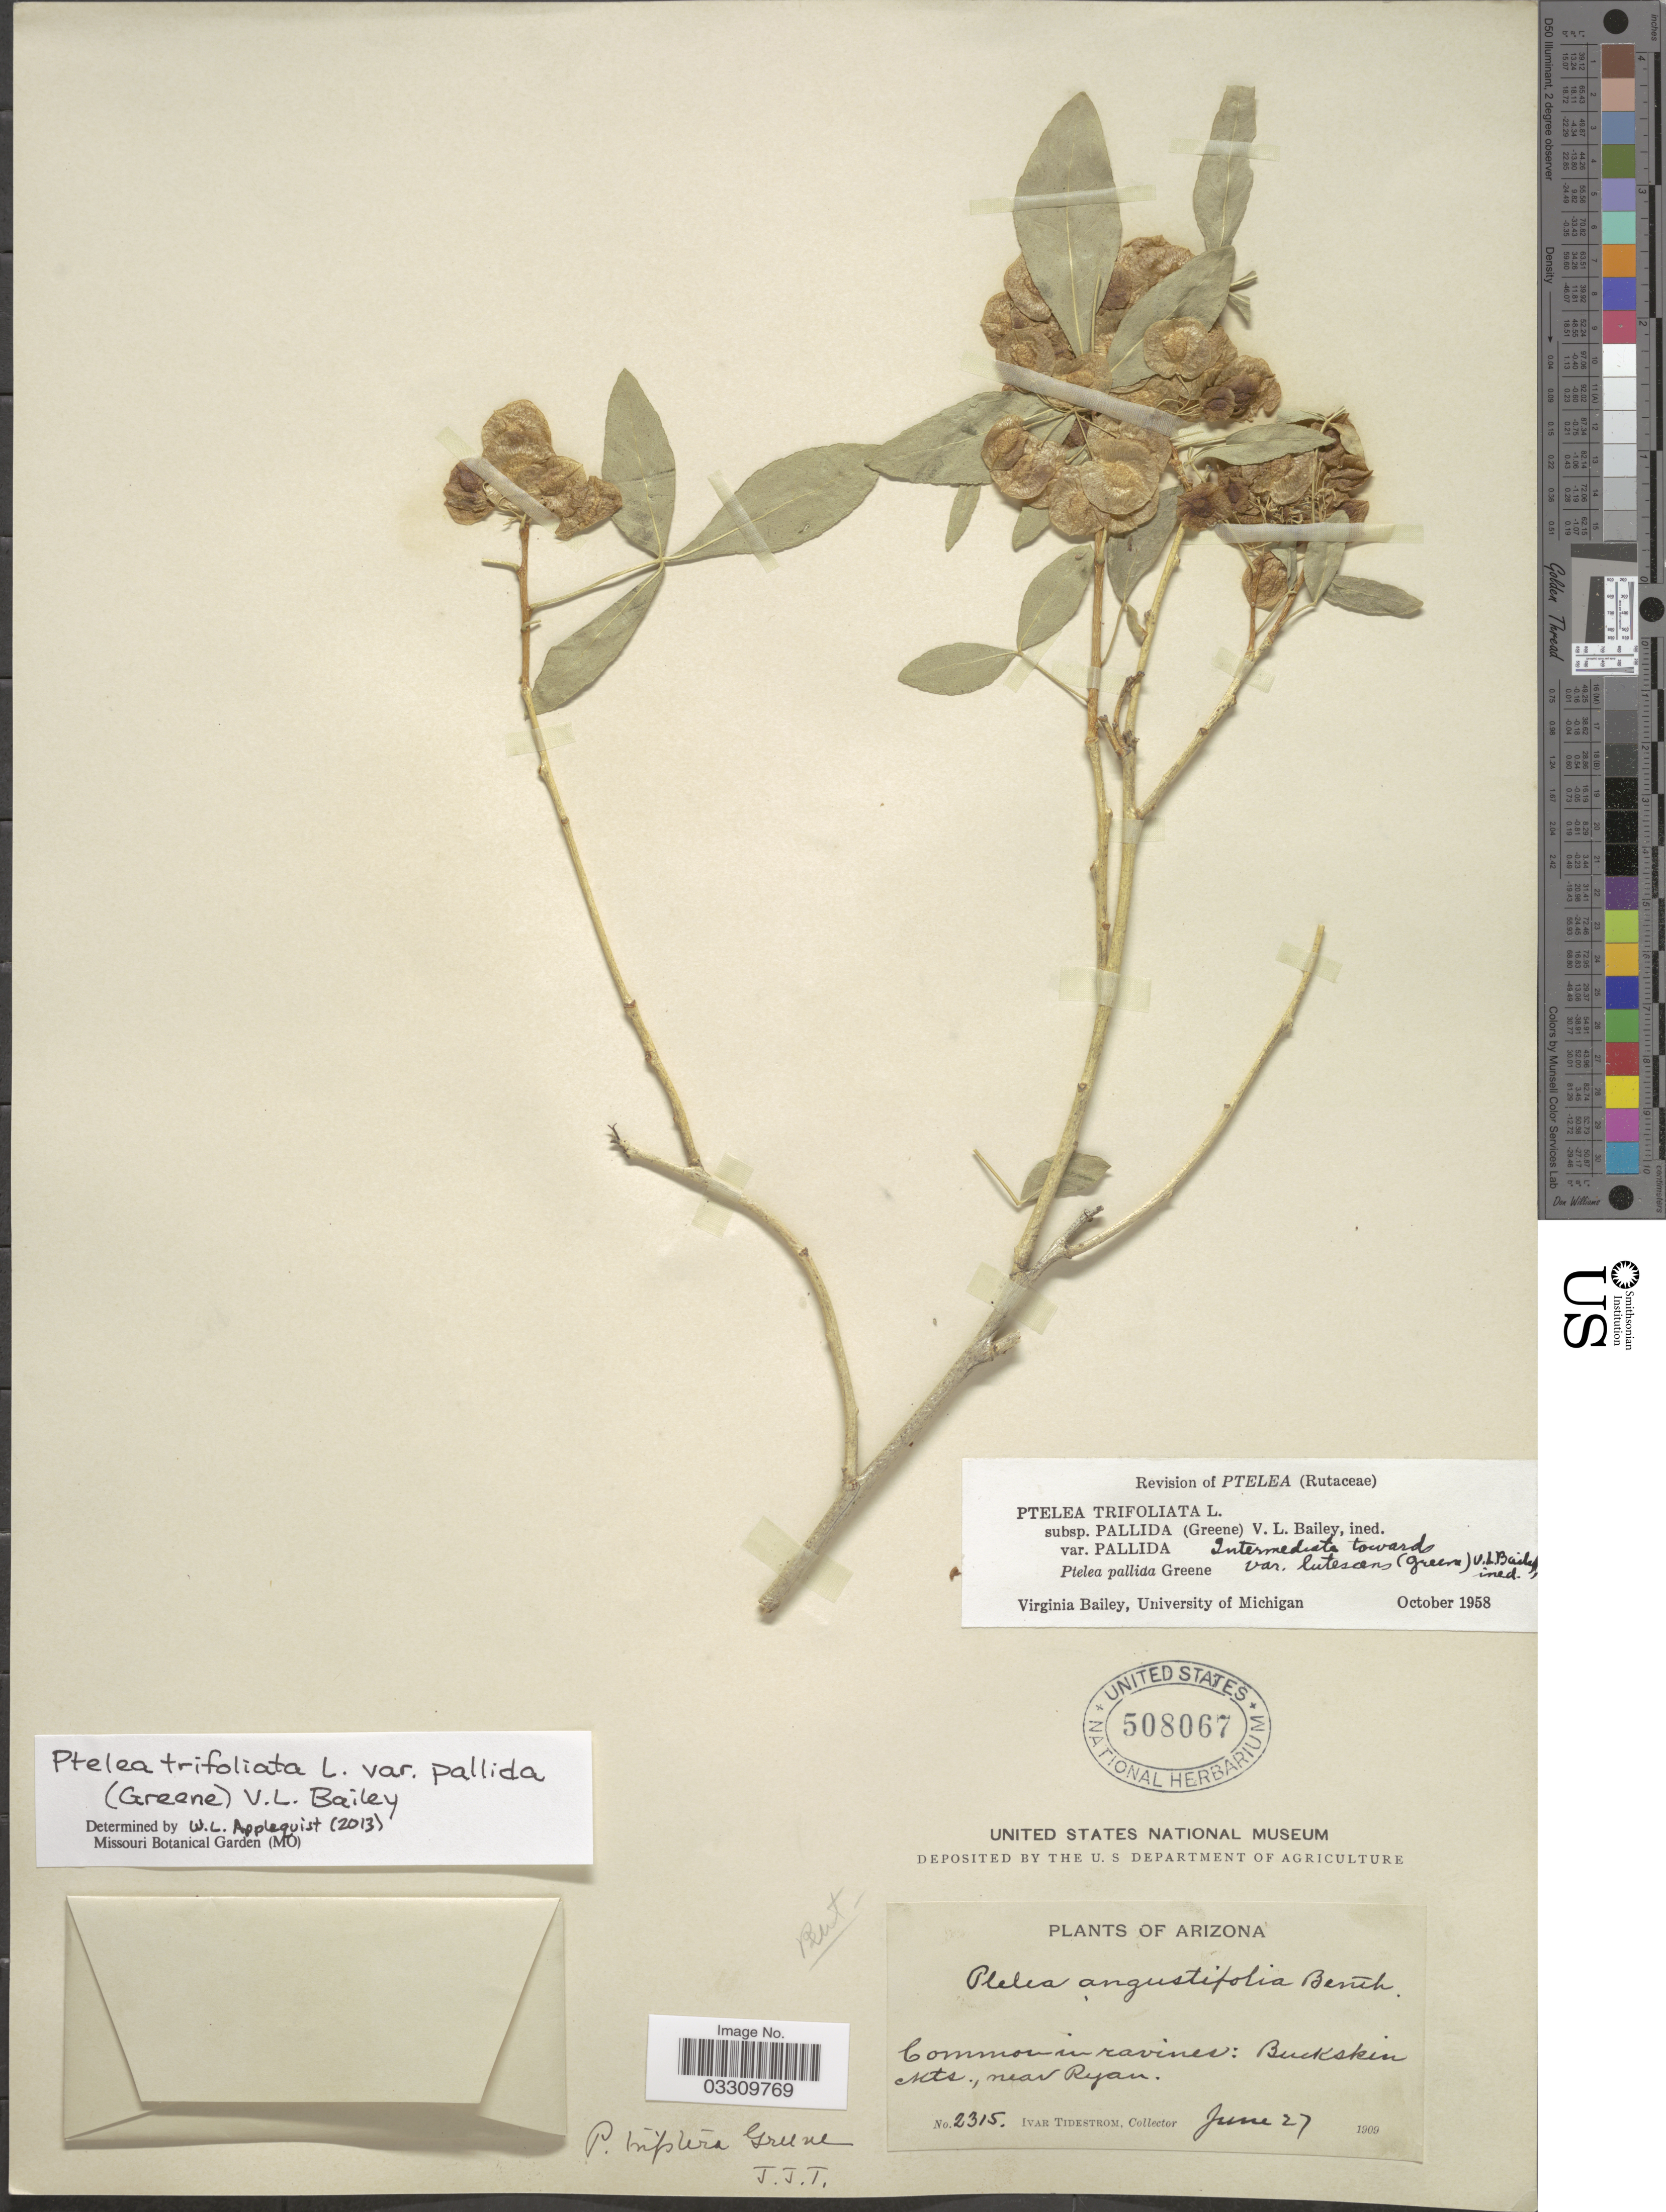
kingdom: Plantae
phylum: Tracheophyta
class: Magnoliopsida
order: Sapindales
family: Rutaceae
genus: Ptelea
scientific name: Ptelea trifoliata subsp. pallida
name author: (Greene) V. L. Bailey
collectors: I. F. Tidestrom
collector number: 2315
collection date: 1909-06-27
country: United States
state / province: Arizona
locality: Buckskin Mts, near Ryan.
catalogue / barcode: US 508067